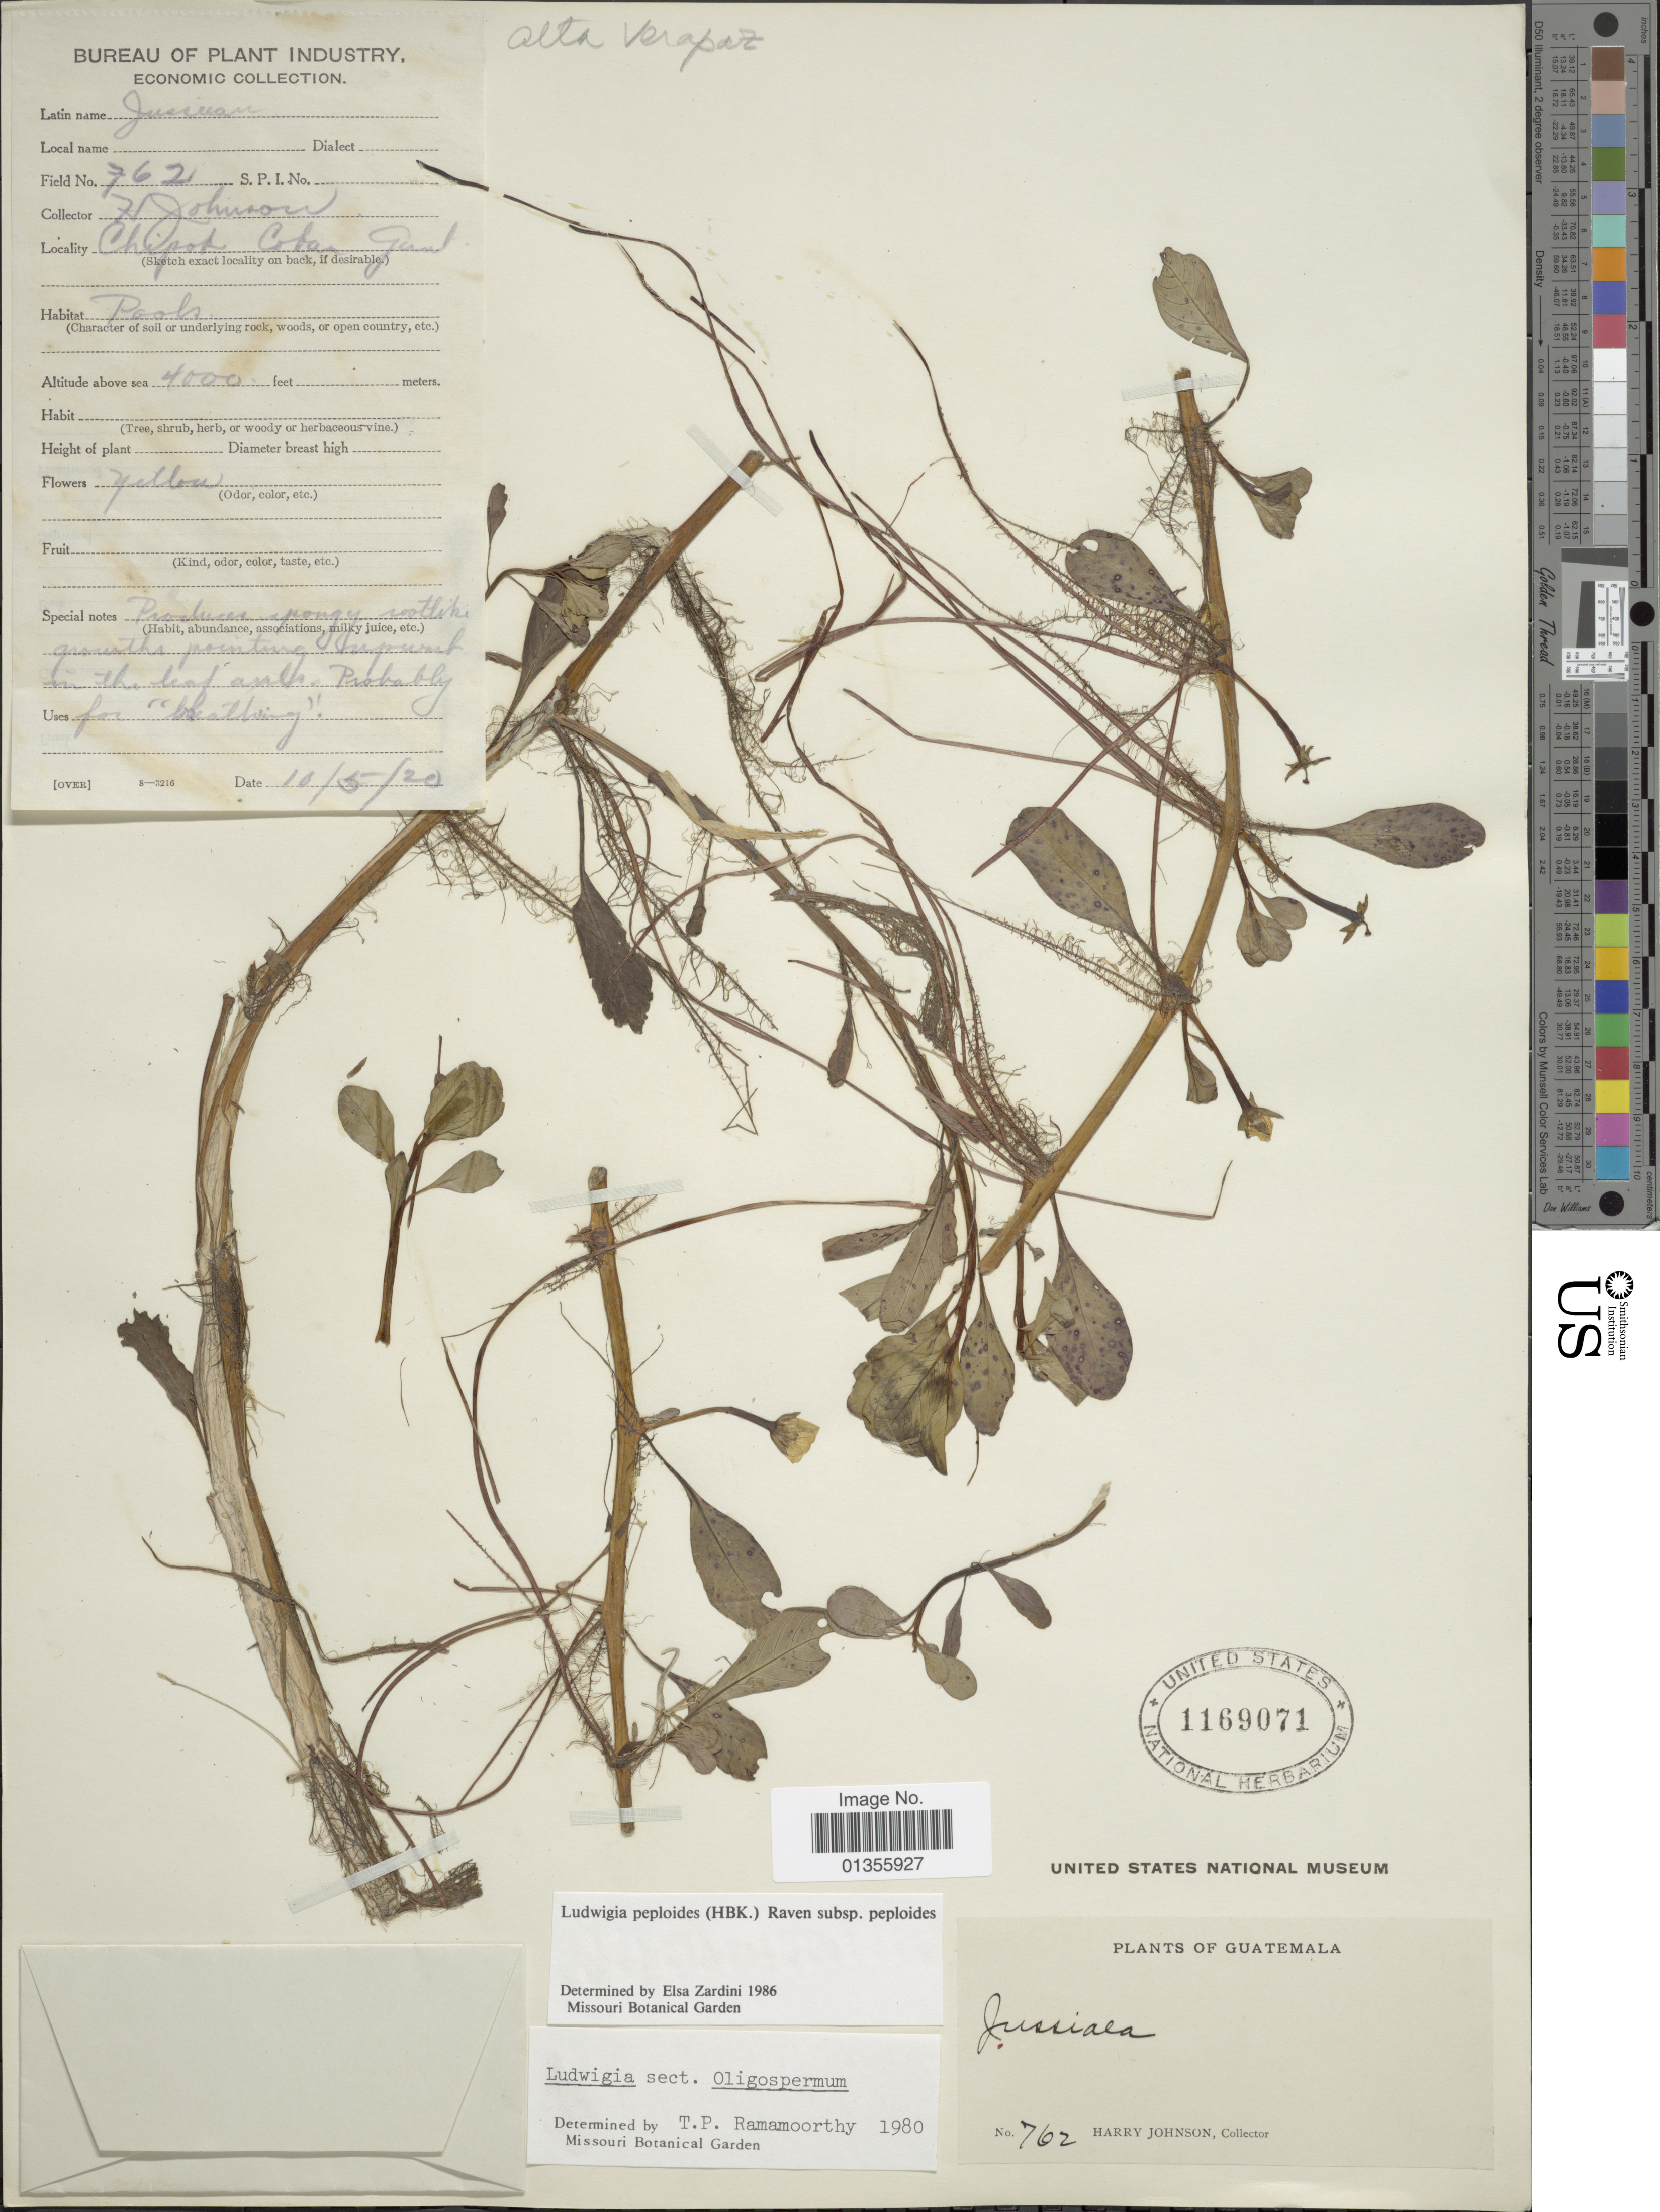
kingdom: Plantae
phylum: Tracheophyta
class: Magnoliopsida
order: Myrtales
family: Onagraceae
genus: Ludwigia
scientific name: Ludwigia peploides subsp. peploides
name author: (Kunth) P.H. Raven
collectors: H. Johnson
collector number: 762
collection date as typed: Transcribed d/m/y: 5/10/20; 10/5/20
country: Guatemala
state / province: Alta Verapaz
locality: Coban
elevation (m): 1219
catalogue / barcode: US 1169071